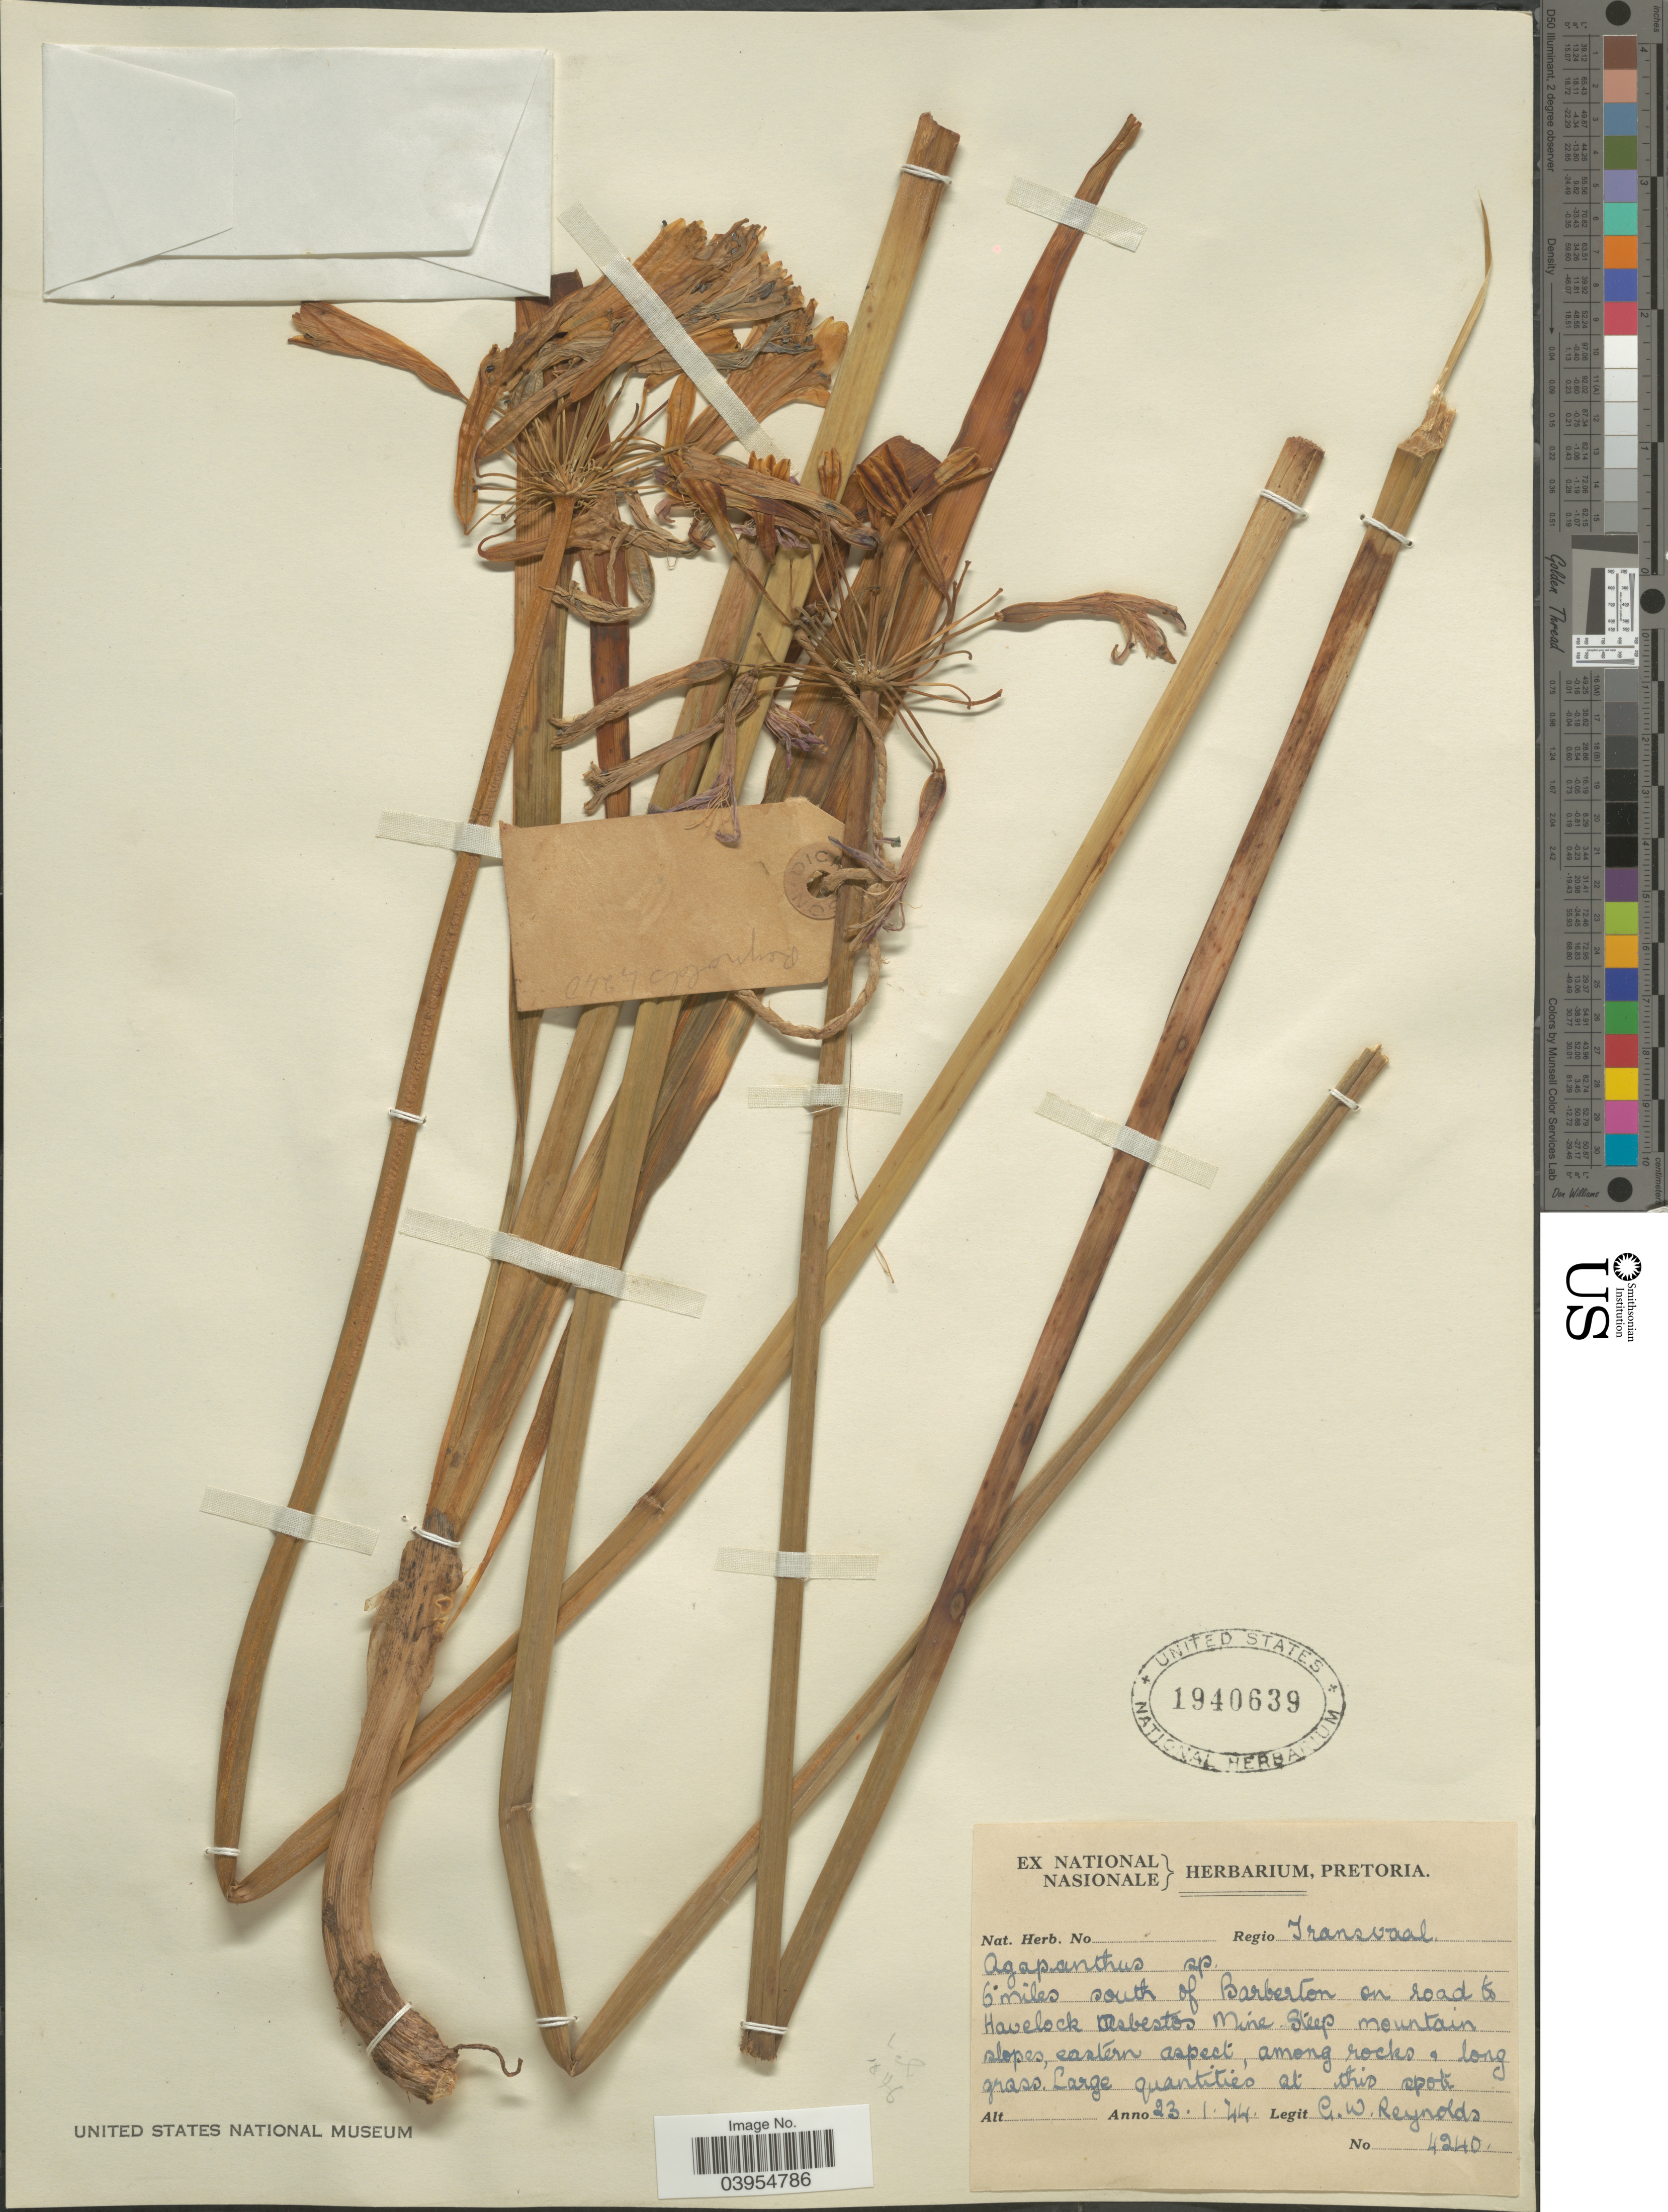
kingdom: Plantae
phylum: Tracheophyta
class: Liliopsida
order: Asparagales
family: Amaryllidaceae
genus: Agapanthus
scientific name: Agapanthus sp.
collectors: G. Reynolds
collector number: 4240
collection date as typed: Transcribed d/m/y: 23/1/44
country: South Africa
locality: Regio Transvaal. 6 miles south of Barberton on road to Havelock Asbestos Mine. Steep mountain slopes, eastern aspect.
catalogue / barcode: US 1940639